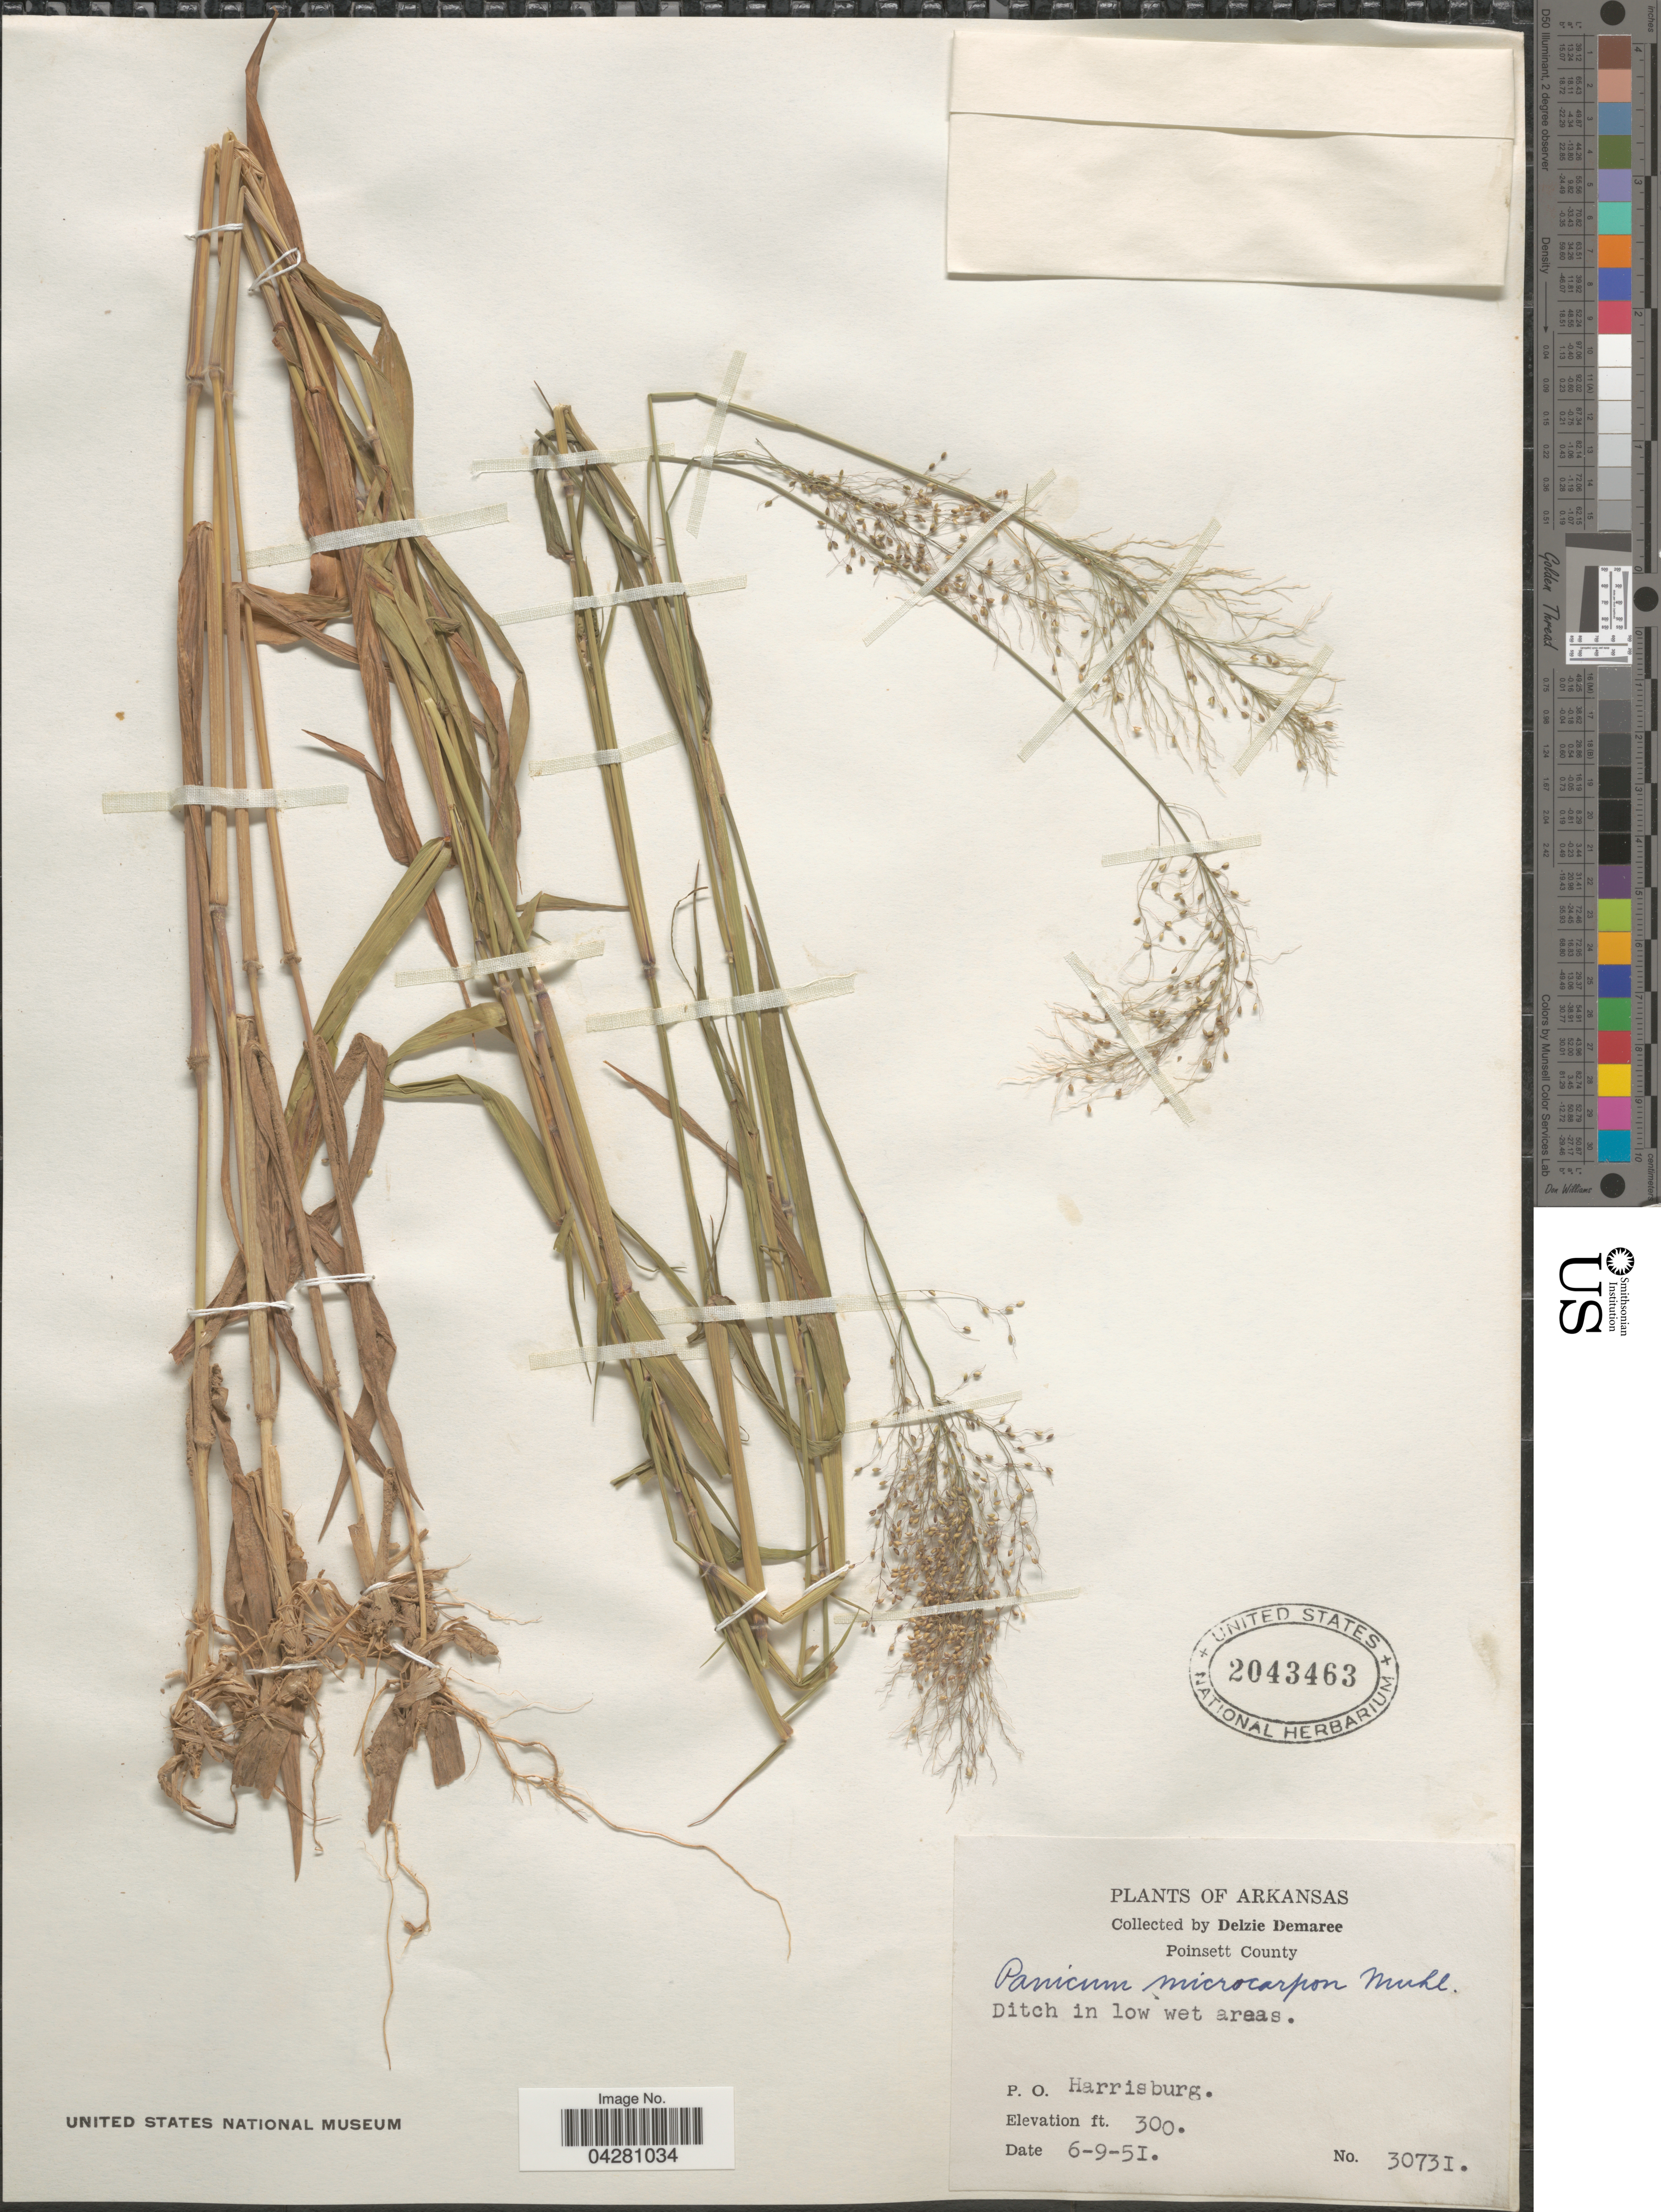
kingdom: Plantae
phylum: Tracheophyta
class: Liliopsida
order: Poales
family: Poaceae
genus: Dichanthelium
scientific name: Dichanthelium dichotomum var. dichotomum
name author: (L.) Gould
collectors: D. Demaree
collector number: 30731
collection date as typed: Transcribed d/m/y: 9/6/51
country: United States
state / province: Arkansas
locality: Poinsett County. P. O. Harrisburg.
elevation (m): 91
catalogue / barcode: US 2043463